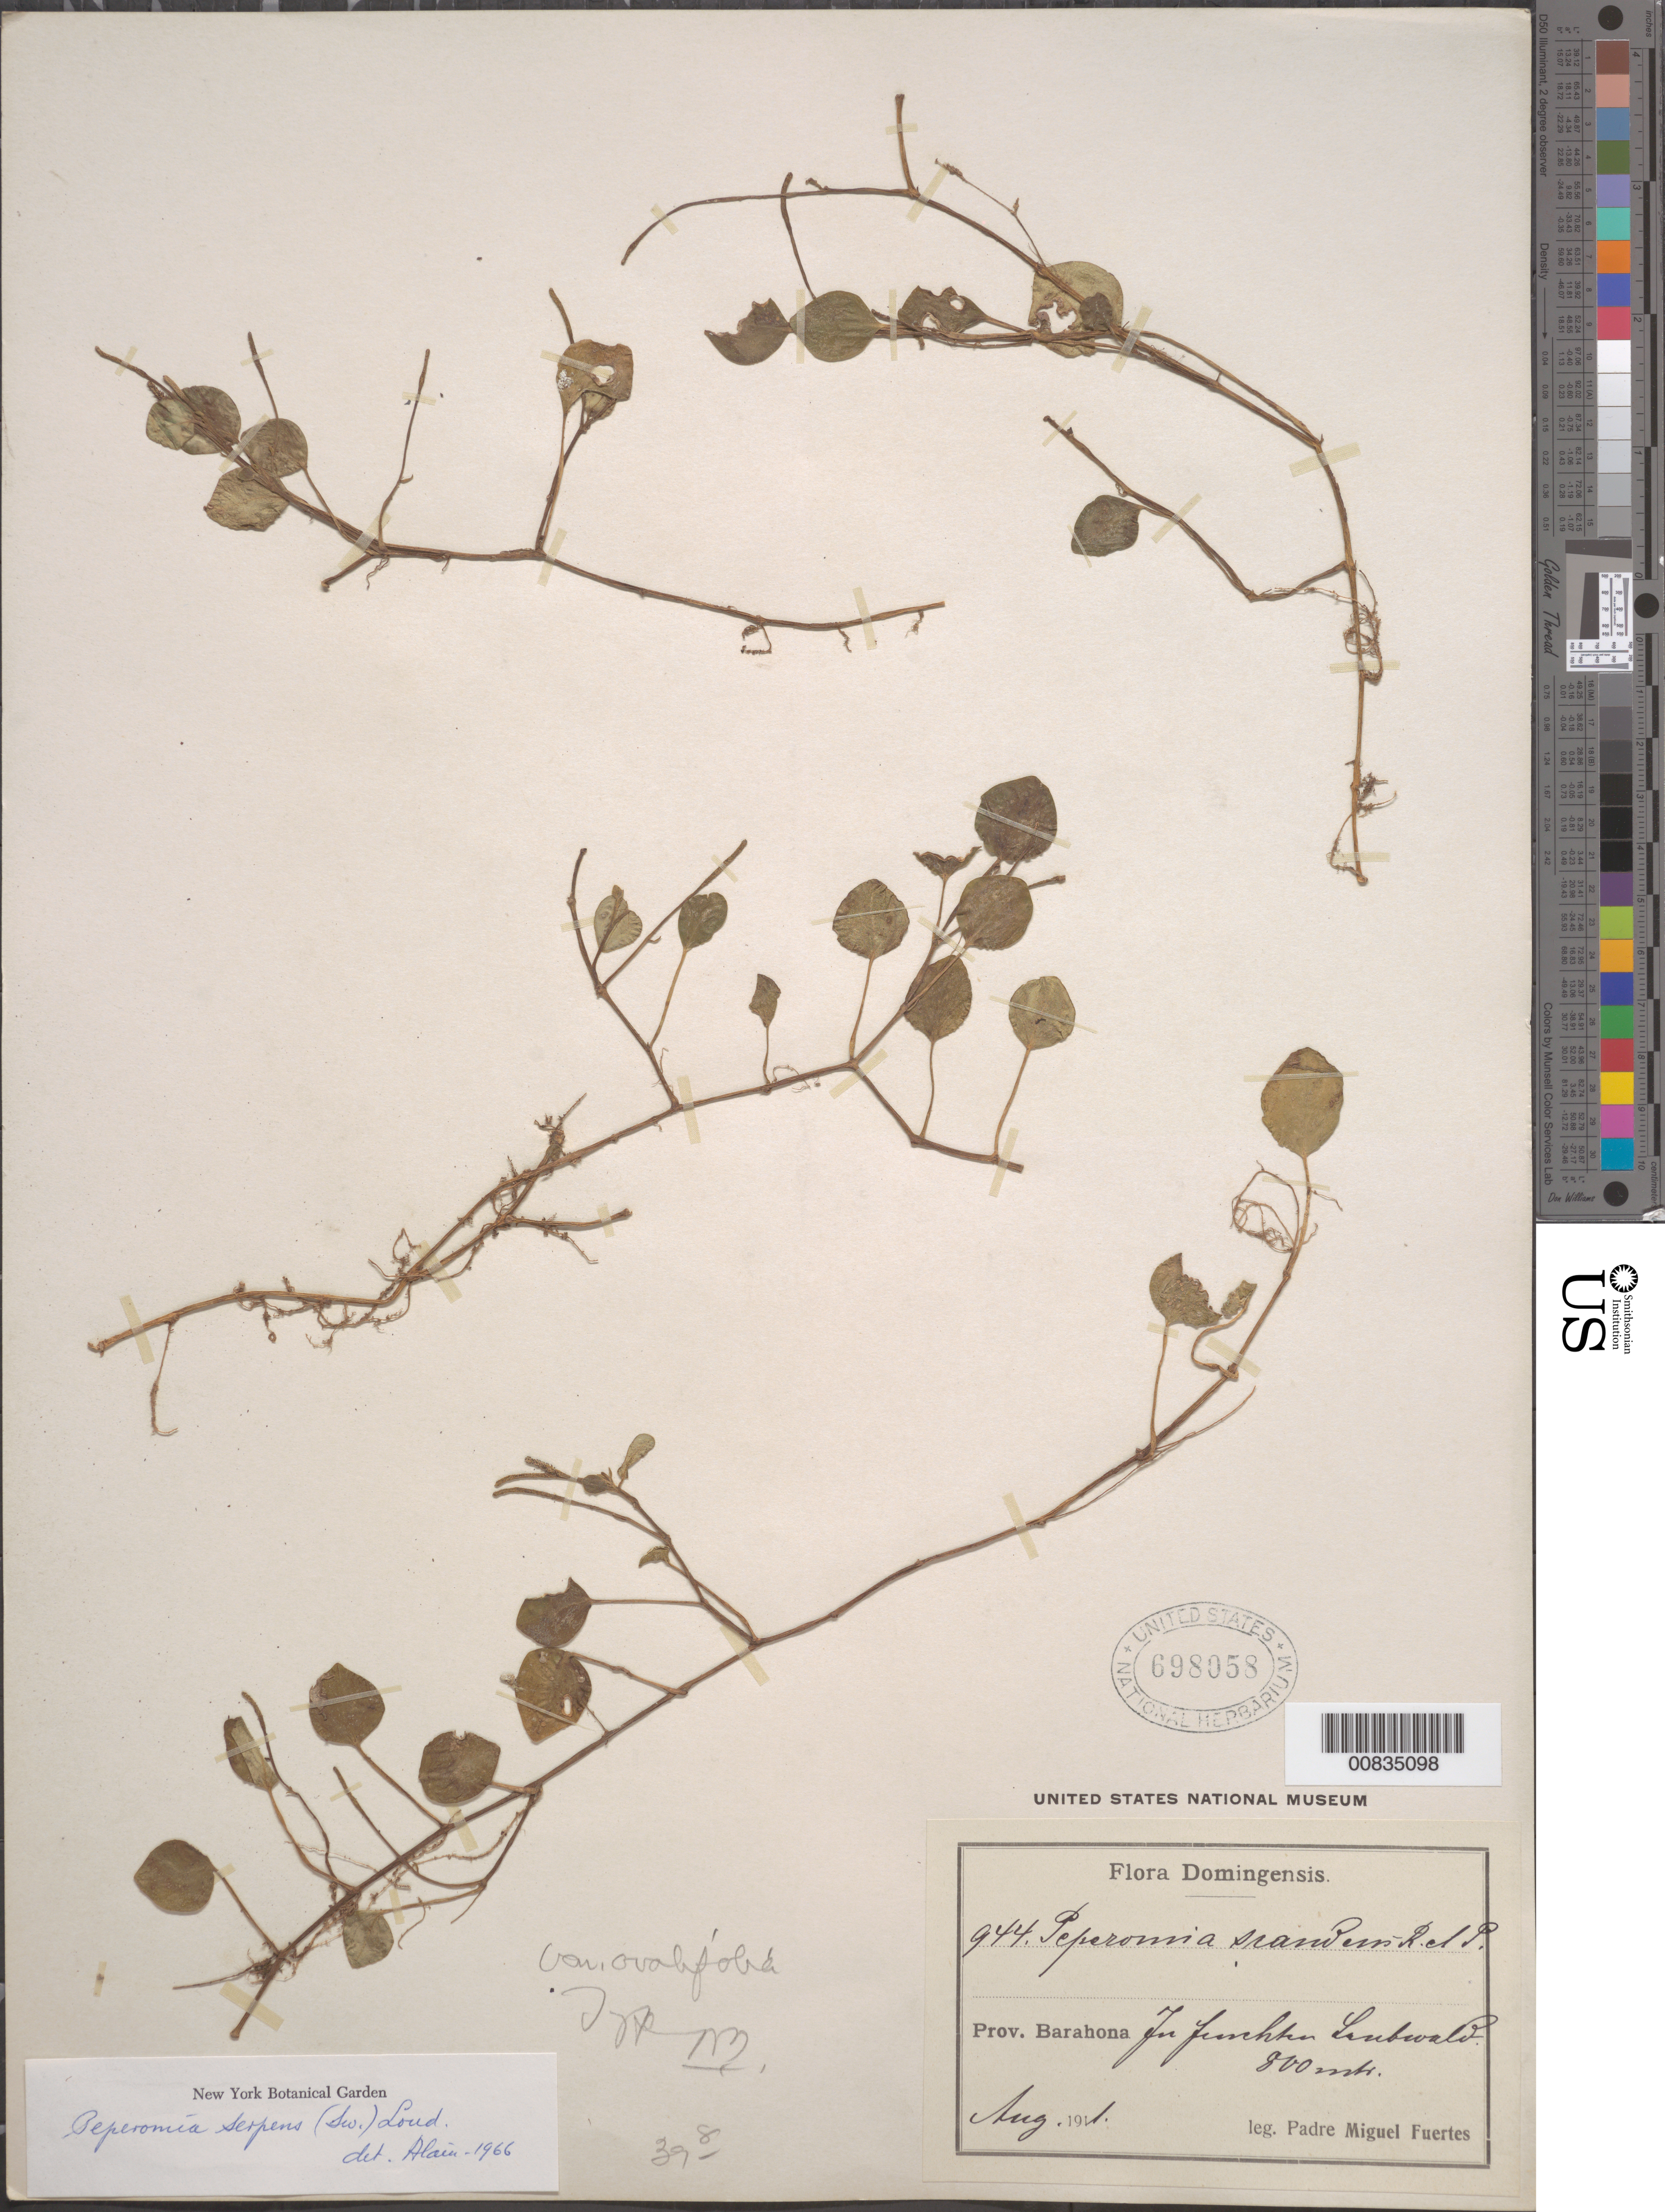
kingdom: Plantae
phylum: Tracheophyta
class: Magnoliopsida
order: Piperales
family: Piperaceae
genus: Peperomia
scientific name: Peperomia serpens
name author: (Sw.) Loudon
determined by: Liogier, Alain H.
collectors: M. D. Fuertes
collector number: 944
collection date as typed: Aug 1911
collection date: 1911-08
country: Dominican Republic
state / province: Barahona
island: Hispaniola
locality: Barahona. In feuchter Laubwald.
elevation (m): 800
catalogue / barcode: US 698058